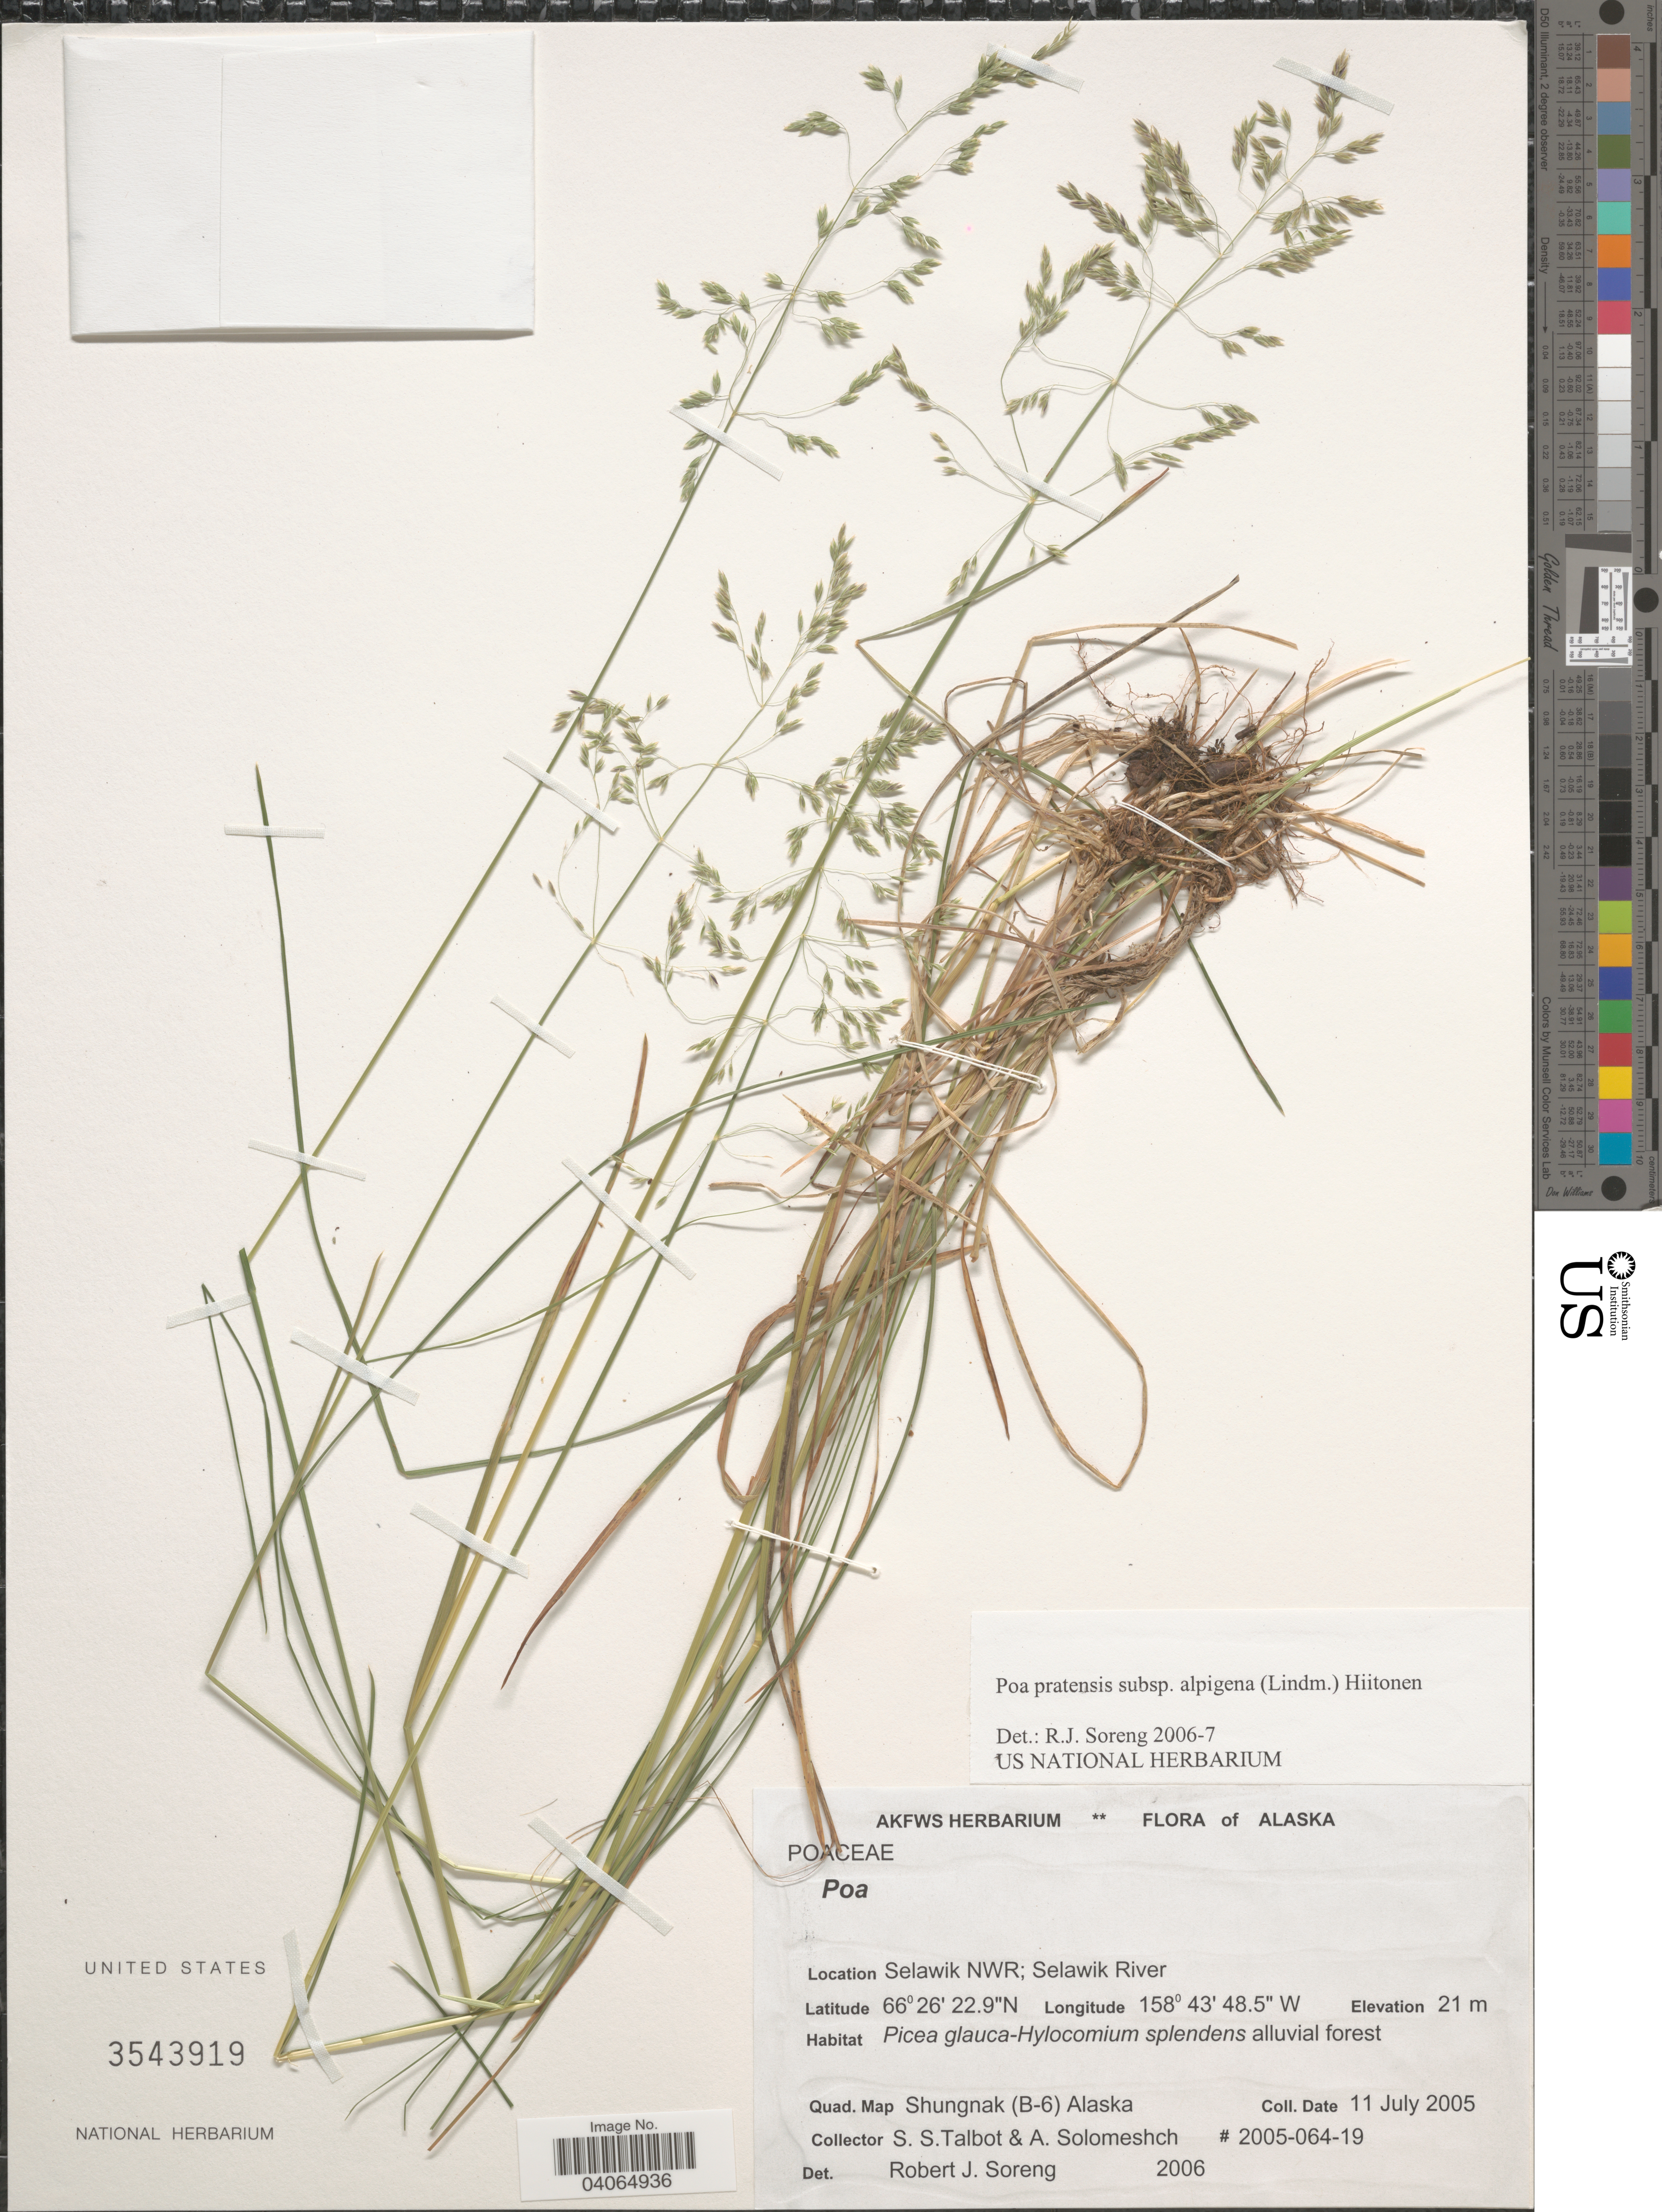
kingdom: Plantae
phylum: Tracheophyta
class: Liliopsida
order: Poales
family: Poaceae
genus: Poa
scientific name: Poa pratensis subsp. alpigena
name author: (Lindm.) Hiitonen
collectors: S. S. Talbot & A. Solomeshch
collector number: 2005-064-19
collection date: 2005-07-11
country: United States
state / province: Alaska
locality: Selawik NWR; Selawik River. Quad. Map Shungnak (B-6).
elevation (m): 21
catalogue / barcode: US 3543919